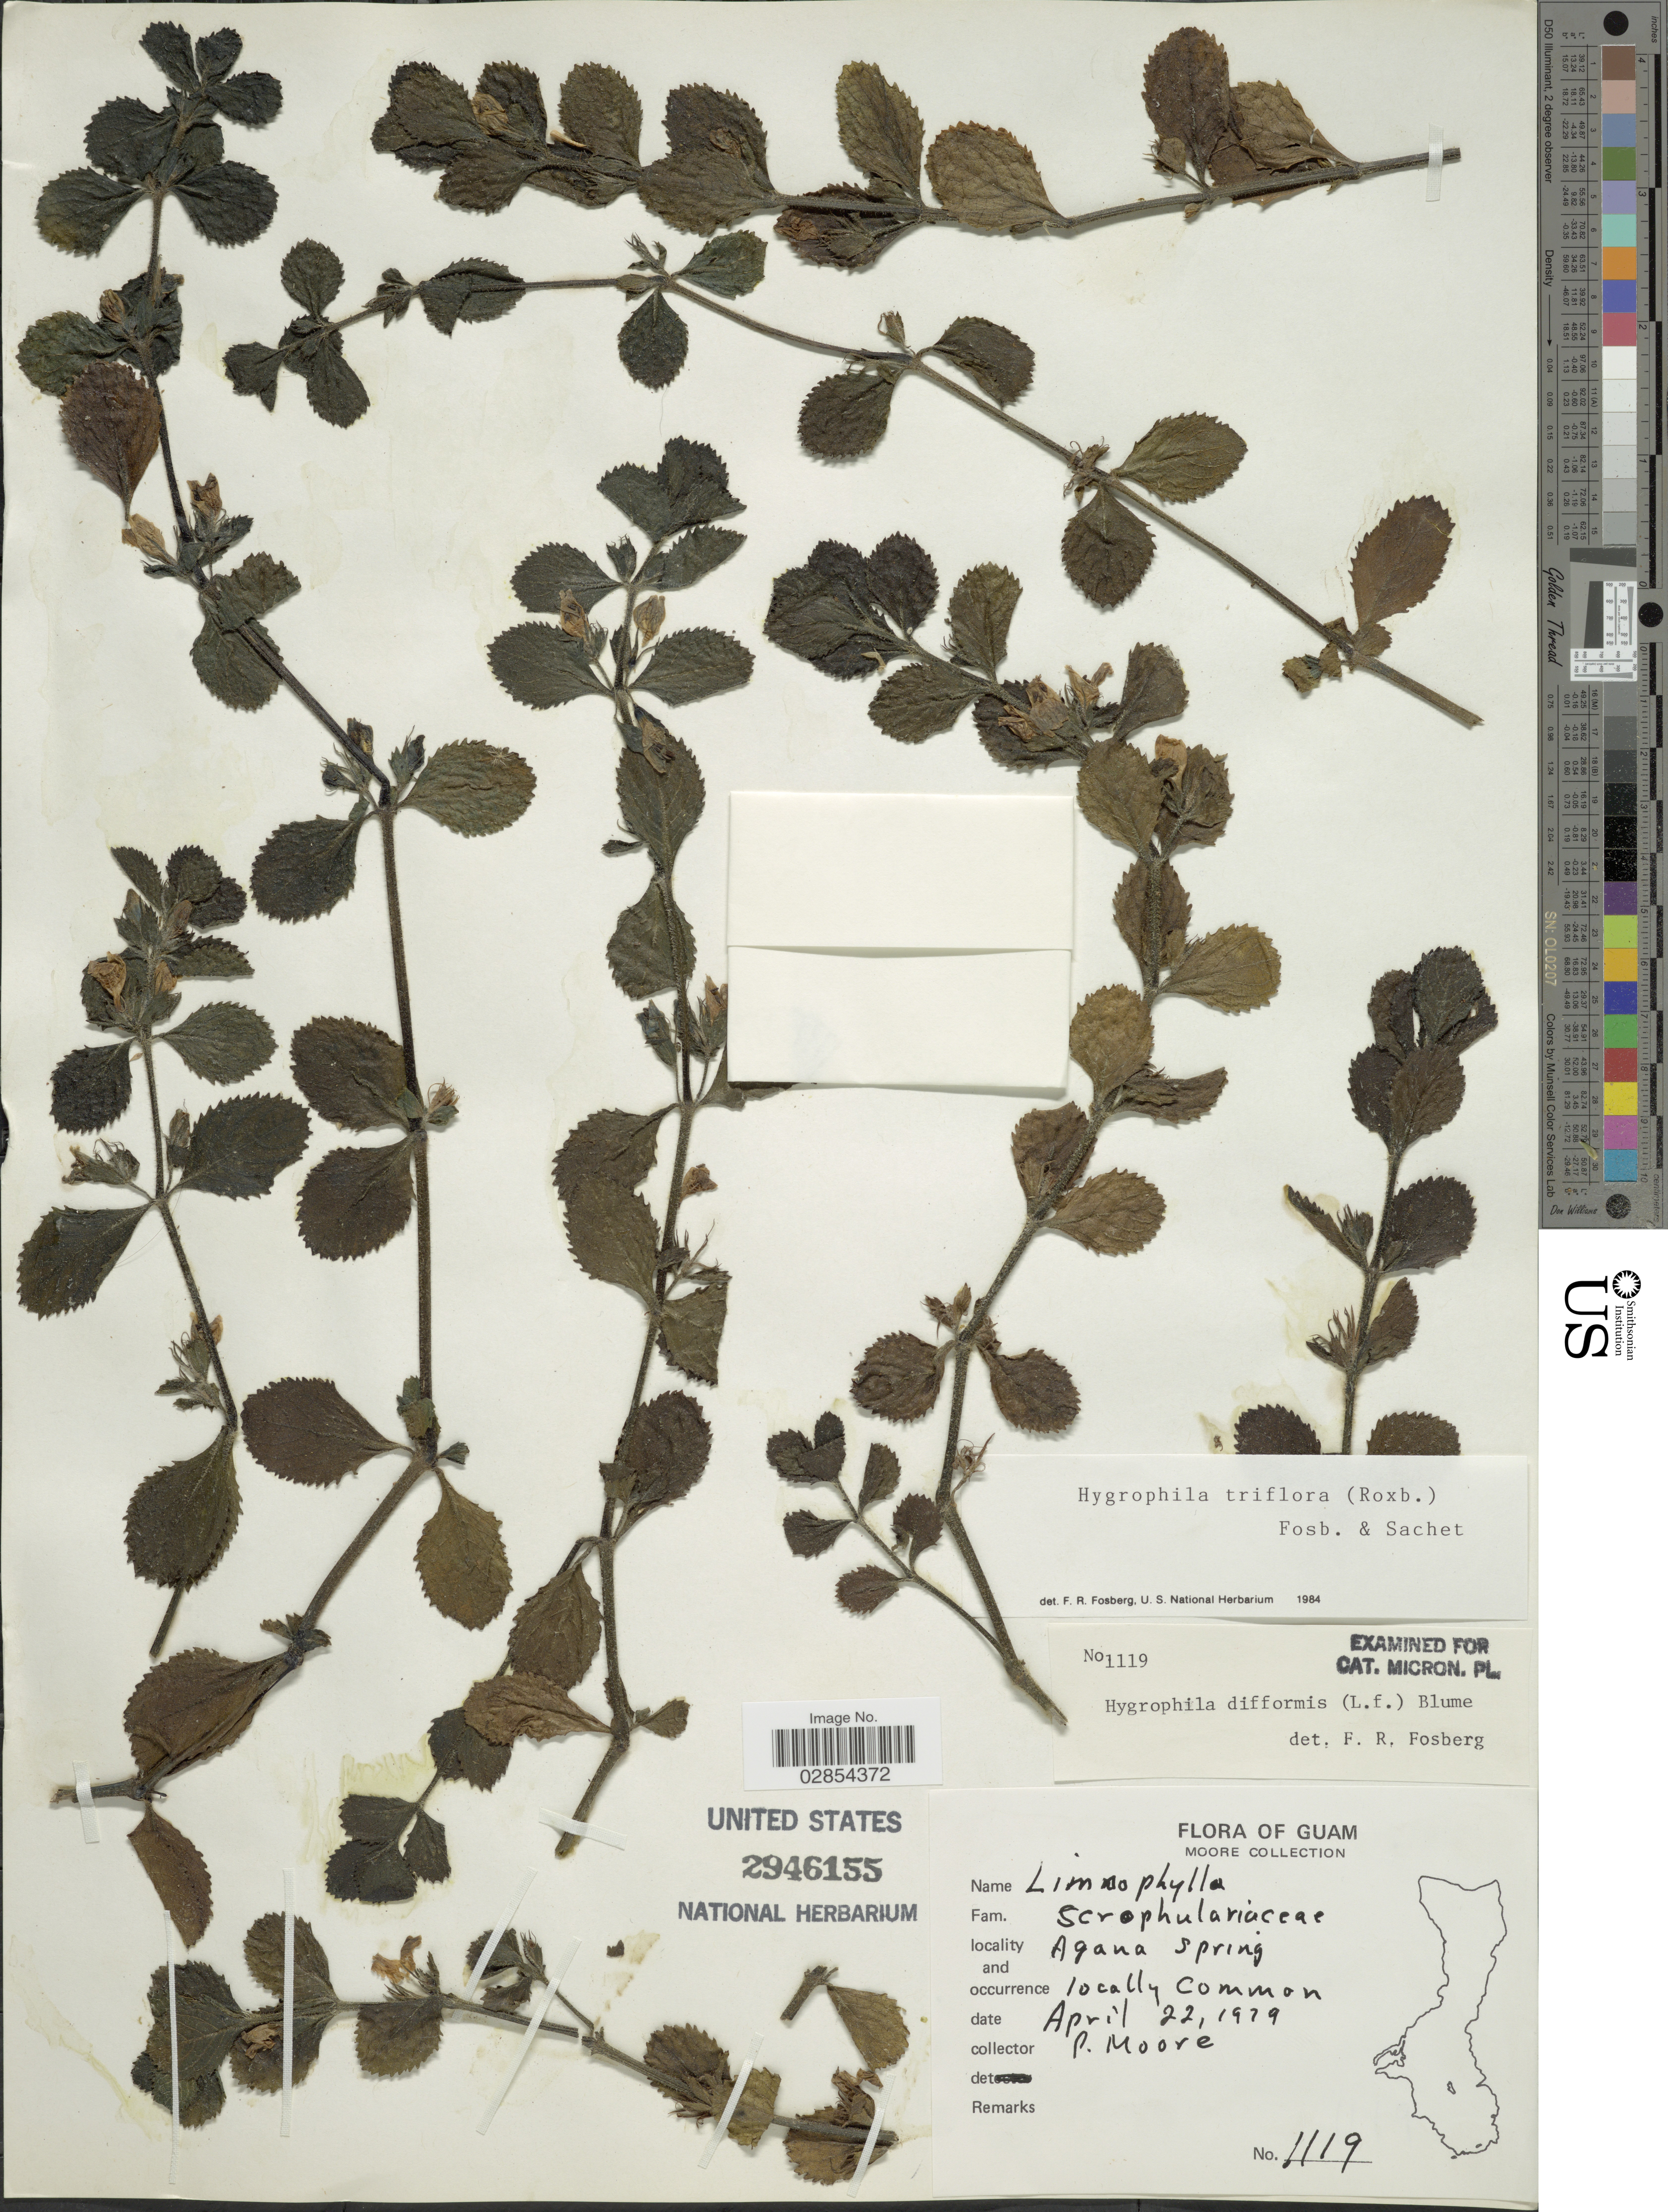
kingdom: Plantae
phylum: Tracheophyta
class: Magnoliopsida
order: Lamiales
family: Acanthaceae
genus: Hygrophila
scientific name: Hygrophila triflora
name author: (Roxb.) Fosberg & Sachet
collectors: P. Moore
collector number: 1119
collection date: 1979-04-22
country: Guam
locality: Agana Spring.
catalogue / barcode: US 2946155